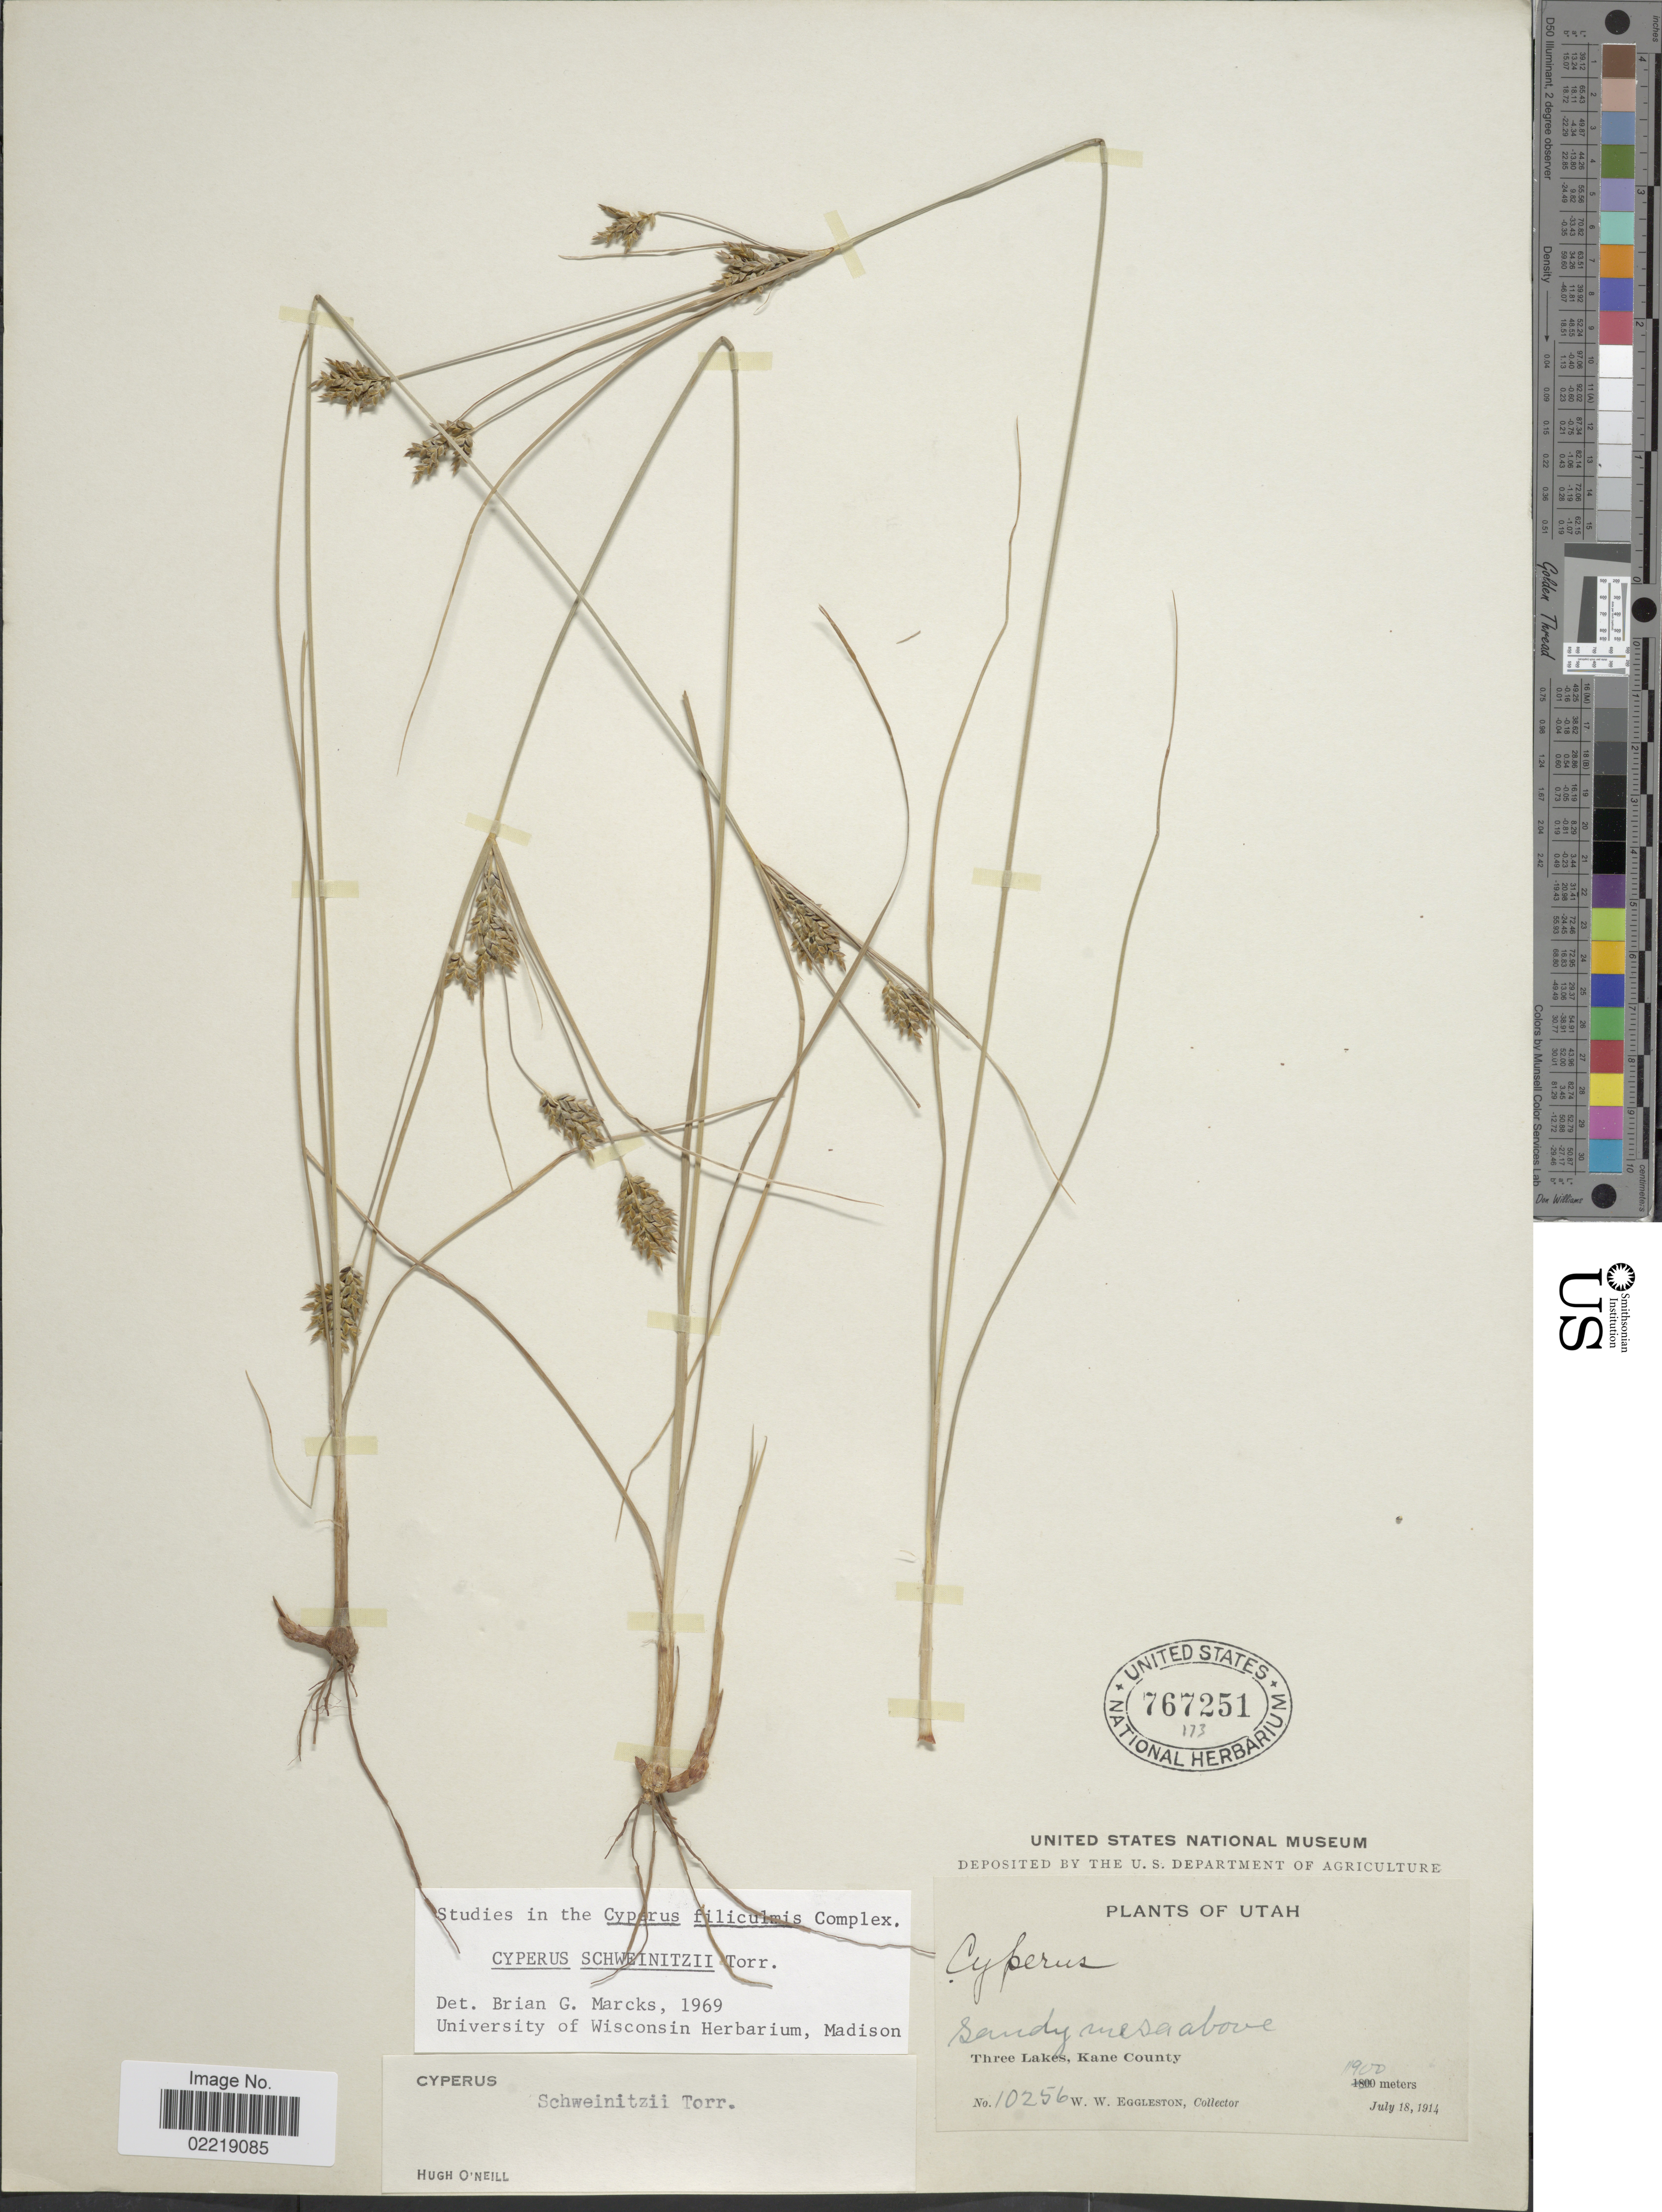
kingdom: Plantae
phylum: Tracheophyta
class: Liliopsida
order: Poales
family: Cyperaceae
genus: Cyperus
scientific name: Cyperus schweinitzii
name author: Torr.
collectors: W. W. Eggleston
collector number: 10256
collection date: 1914-07-18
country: United States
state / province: Utah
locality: Sandy mesa above Three Lakes, Kane County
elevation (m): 1900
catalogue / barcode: US 767251